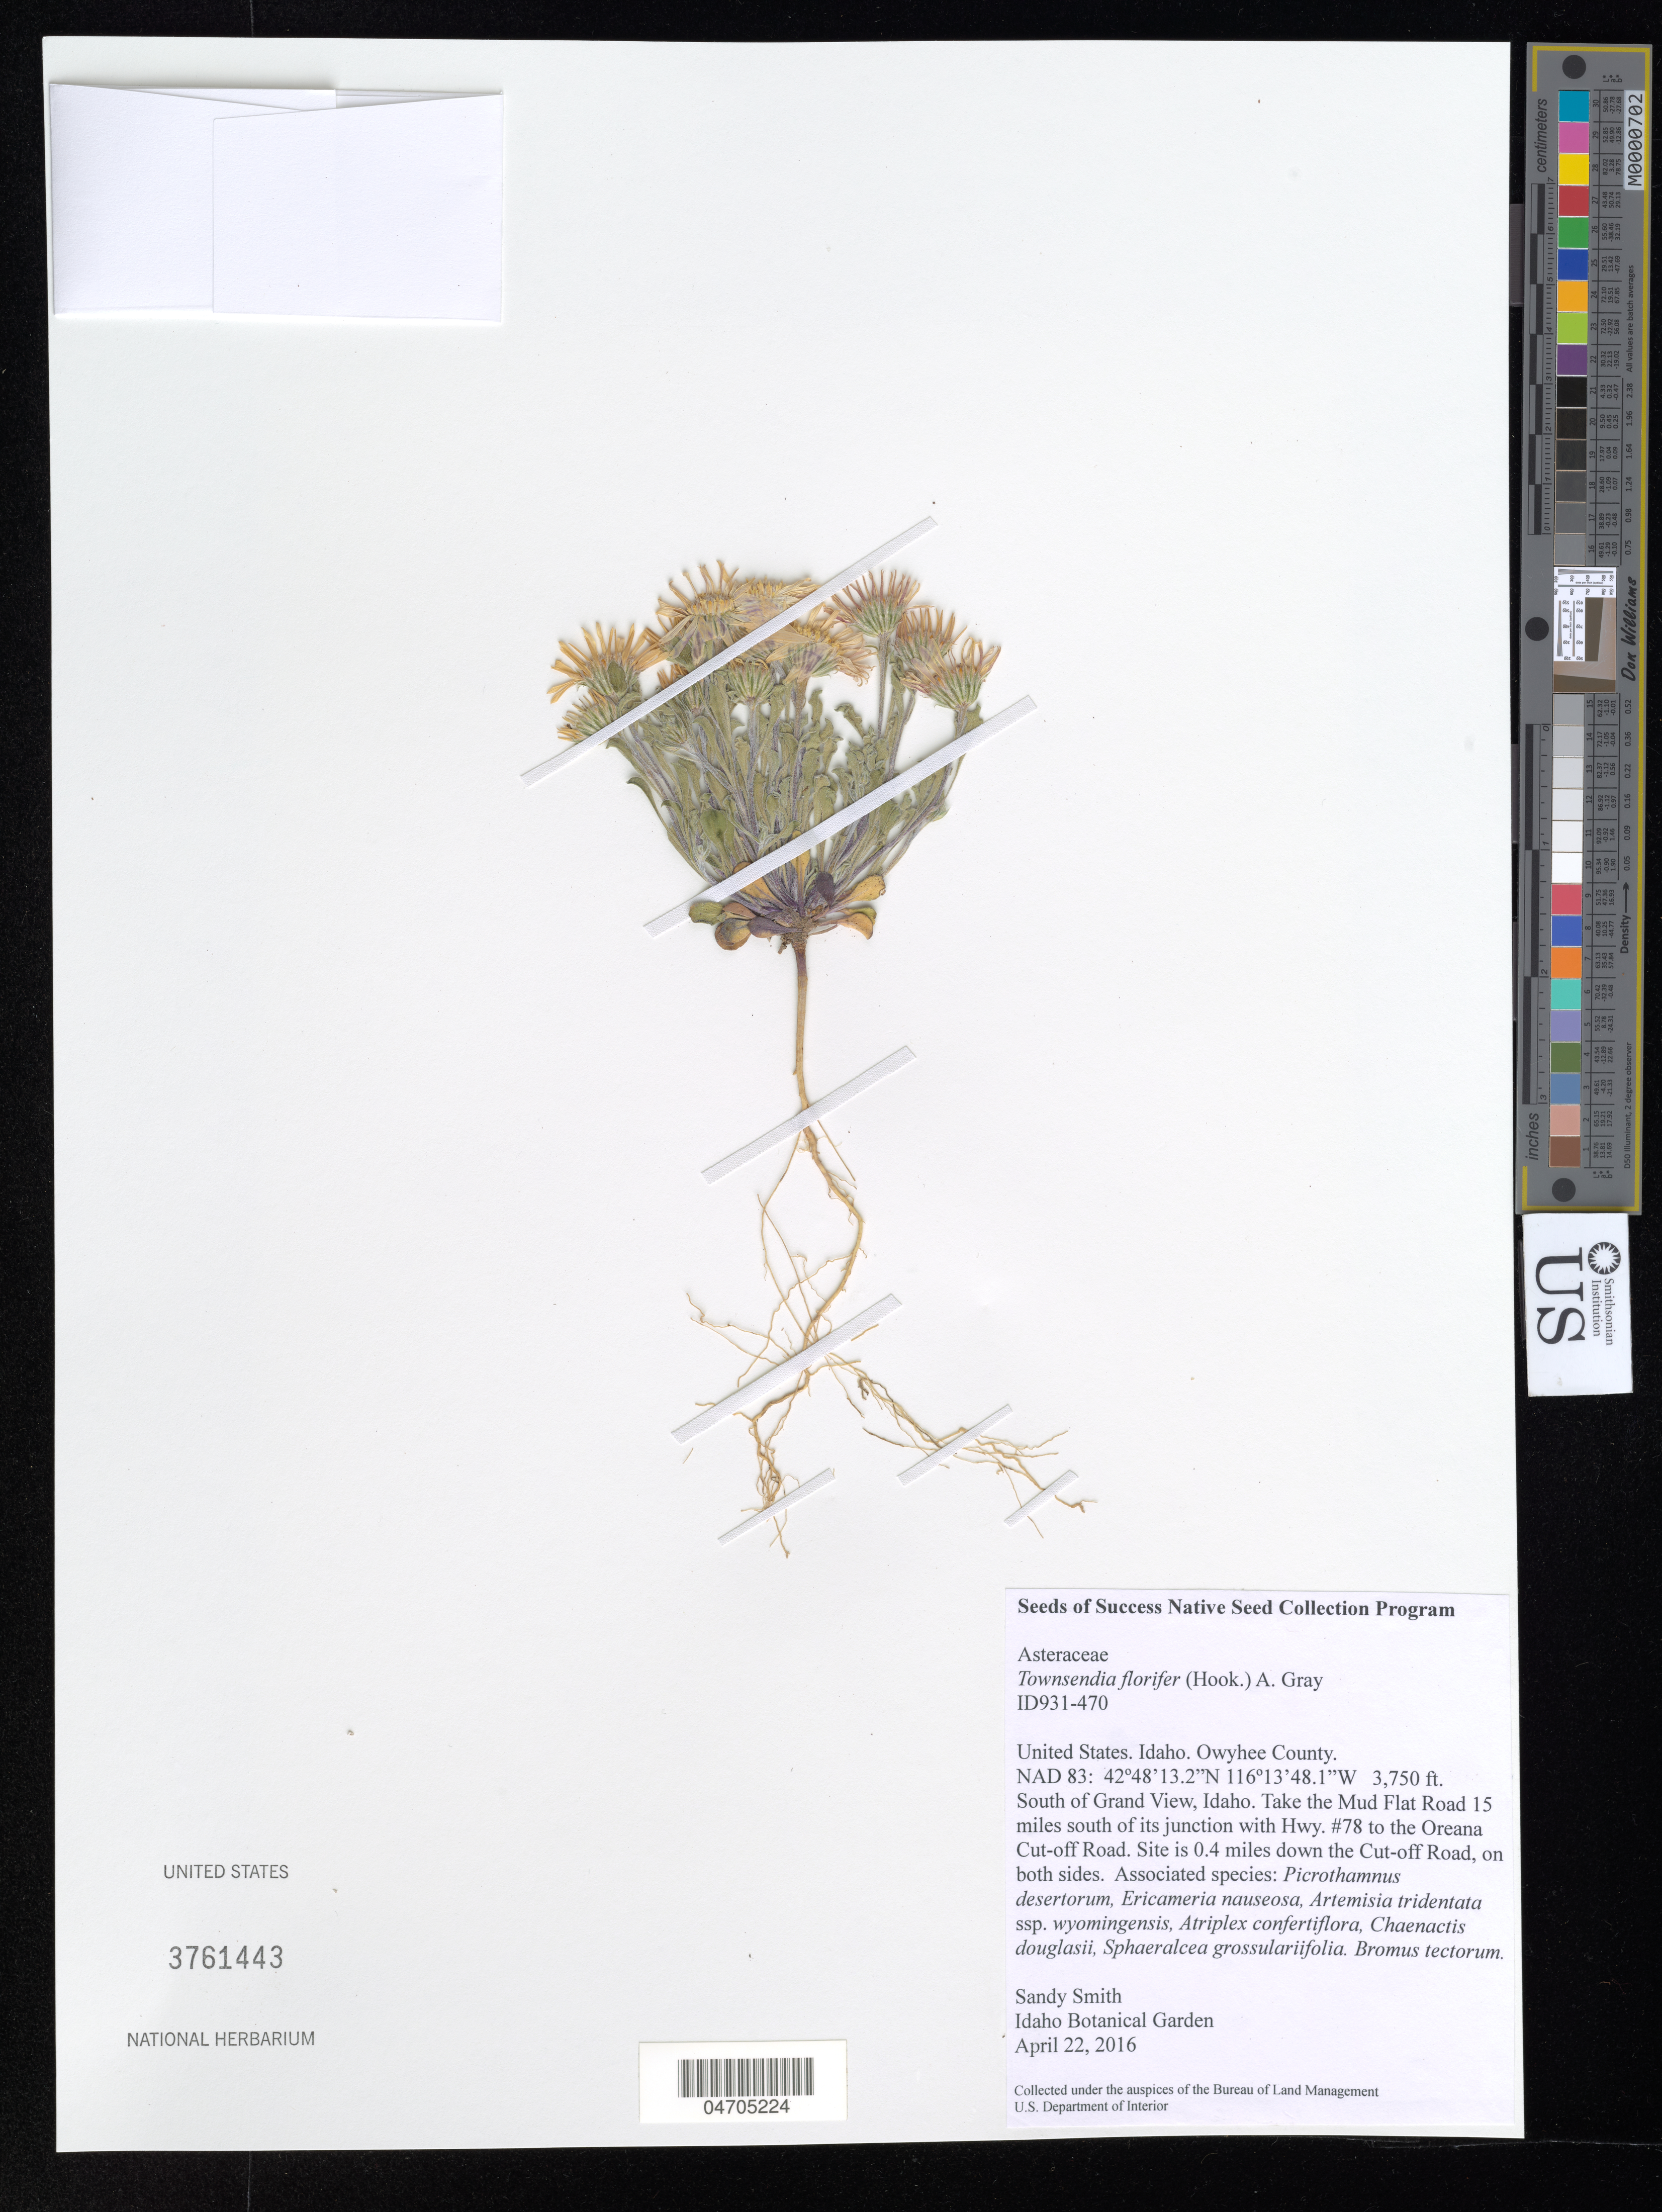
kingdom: Plantae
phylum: Tracheophyta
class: Magnoliopsida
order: Asterales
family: Asteraceae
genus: Townsendia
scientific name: Townsendia florifer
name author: (Hook.) A. Gray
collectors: S. Smith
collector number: ID931-470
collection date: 2016-04-22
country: United States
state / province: Idaho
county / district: Owyhee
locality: Owyhee County. South of Grand View, Idaho. Take the Mud Flat Road 15 miles south of its junction with Hwy. #78 to the Oreana Cut-off Road. Site is 0.4 miles down the Cut-off Road, on both sides.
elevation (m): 1143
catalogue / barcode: US 3761443